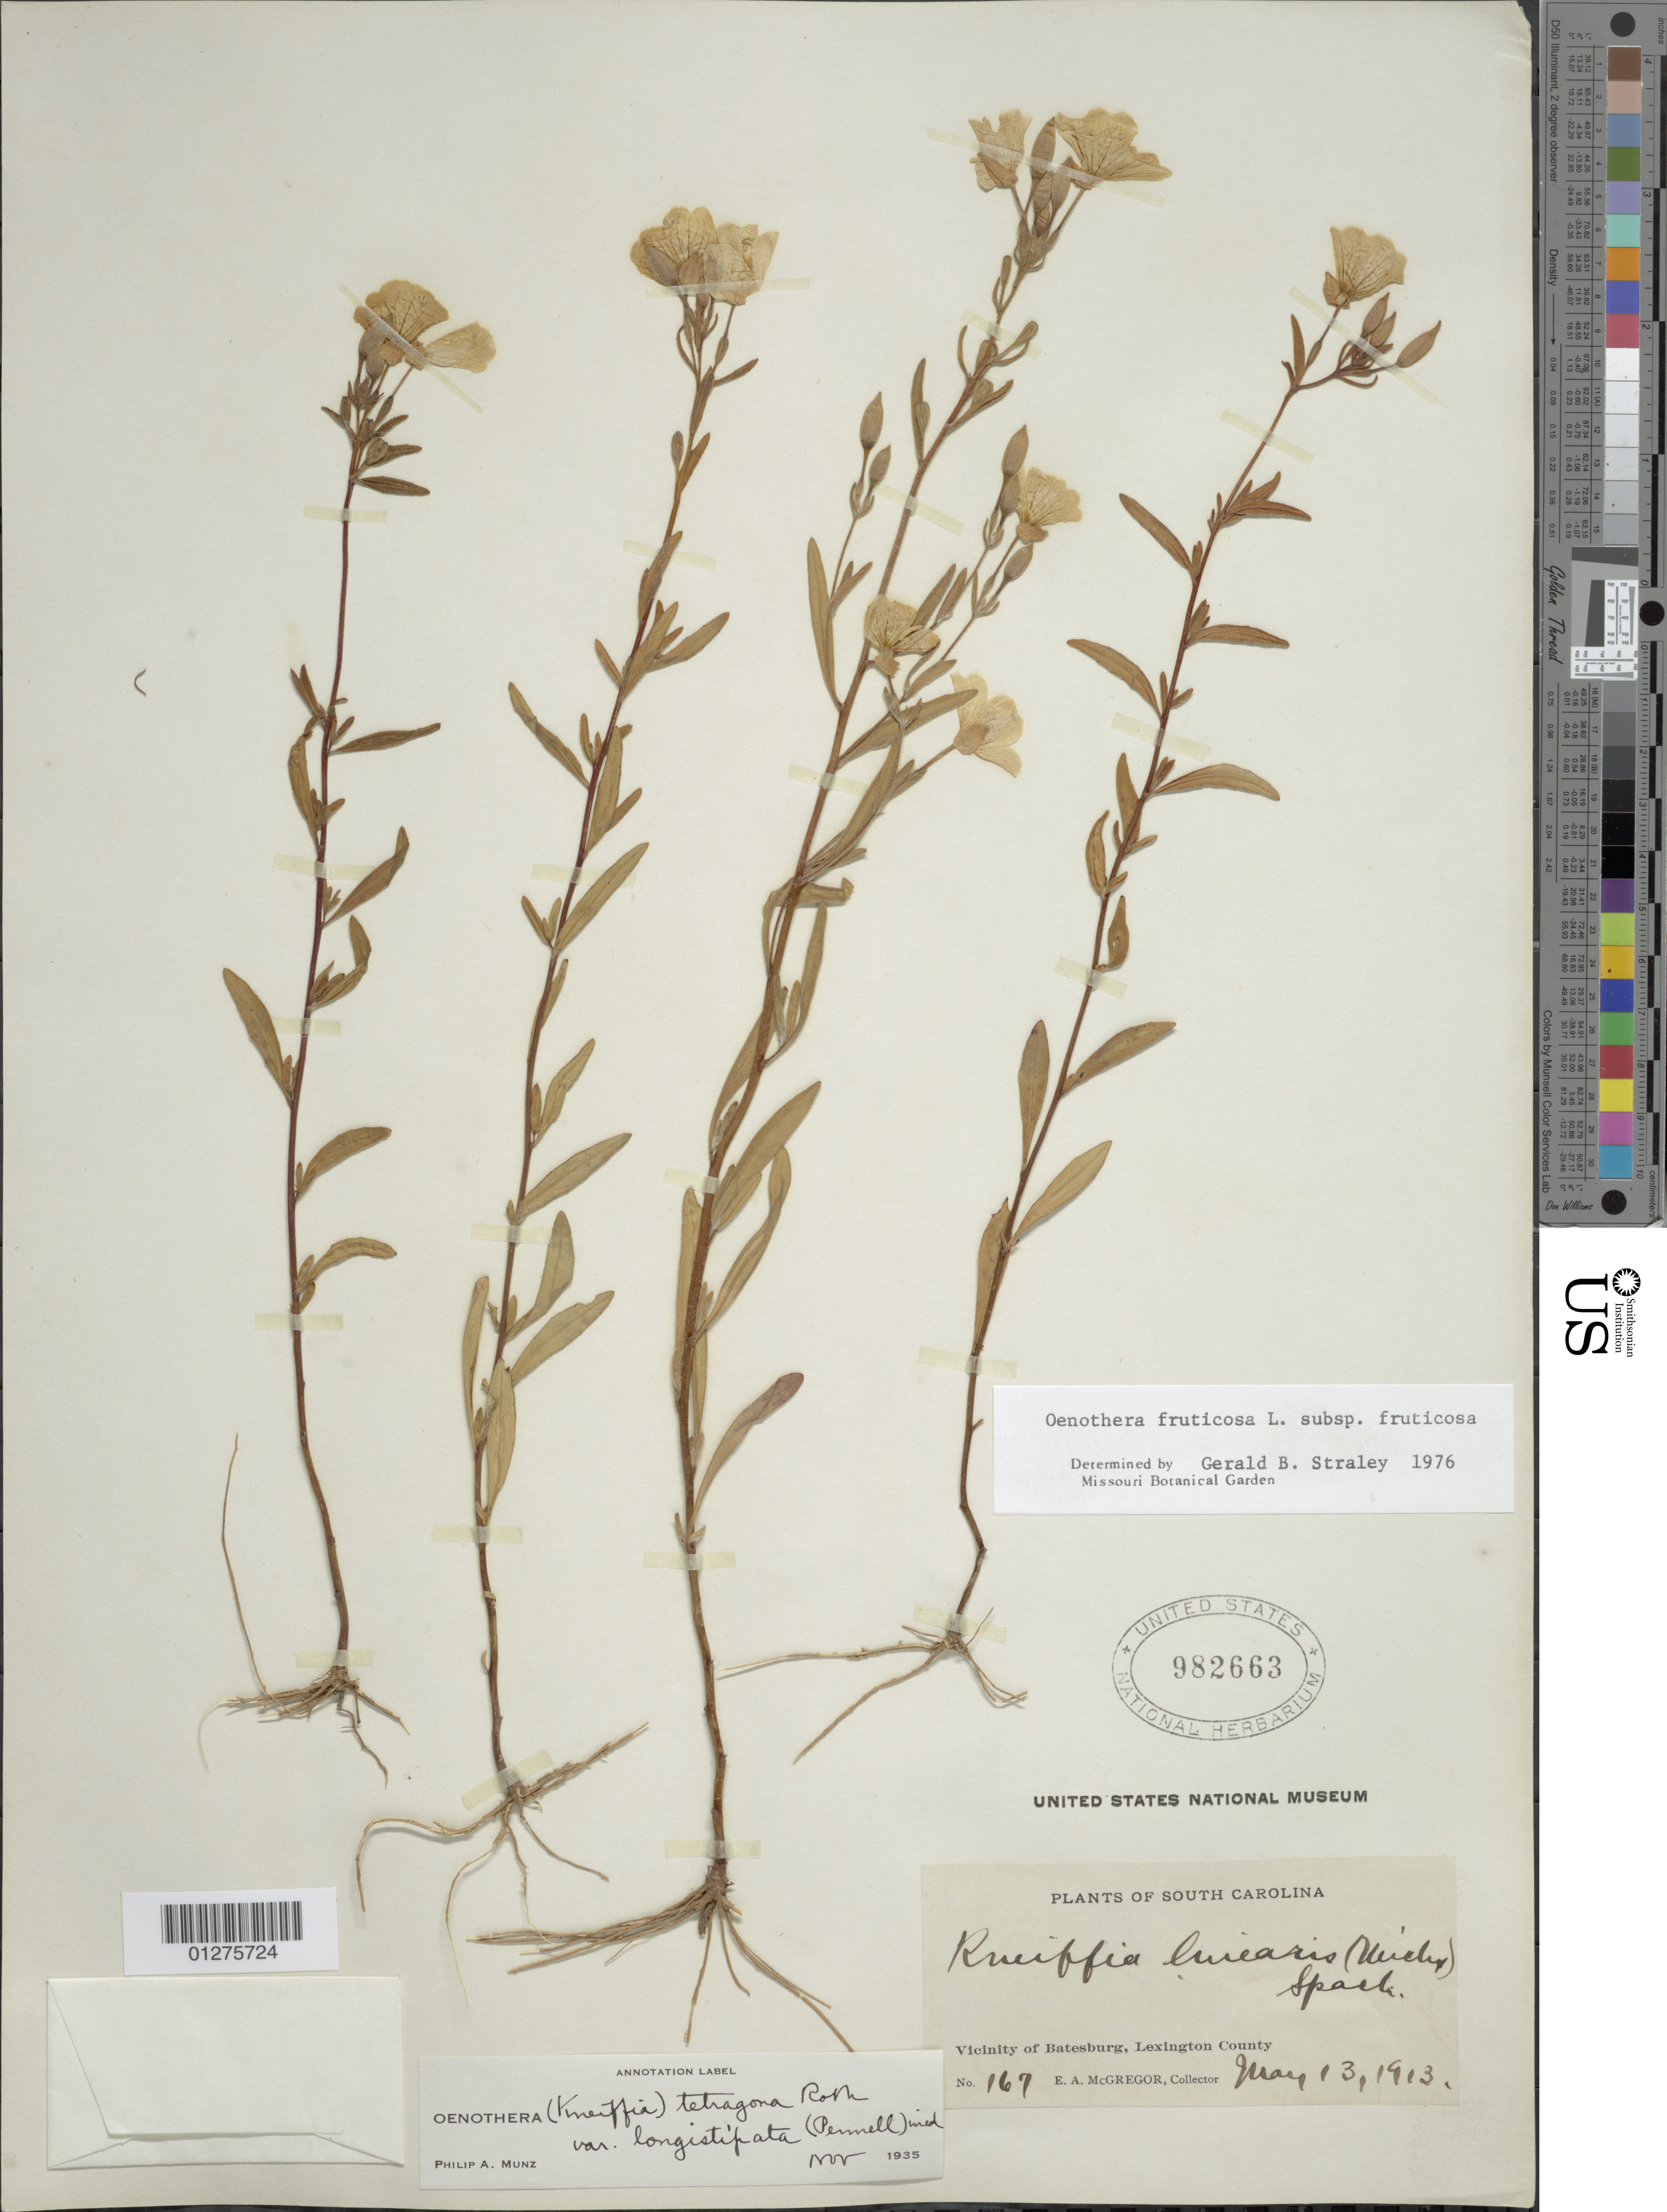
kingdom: Plantae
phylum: Tracheophyta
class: Magnoliopsida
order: Myrtales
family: Onagraceae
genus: Oenothera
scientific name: Oenothera fruticosa subsp. fruticosa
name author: L.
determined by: Straley, G. B.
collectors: E. A. McGregor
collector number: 167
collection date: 1913-05-13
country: United States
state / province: South Carolina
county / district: Lexington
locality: Vicinity of Batesburg.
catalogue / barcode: US 982663